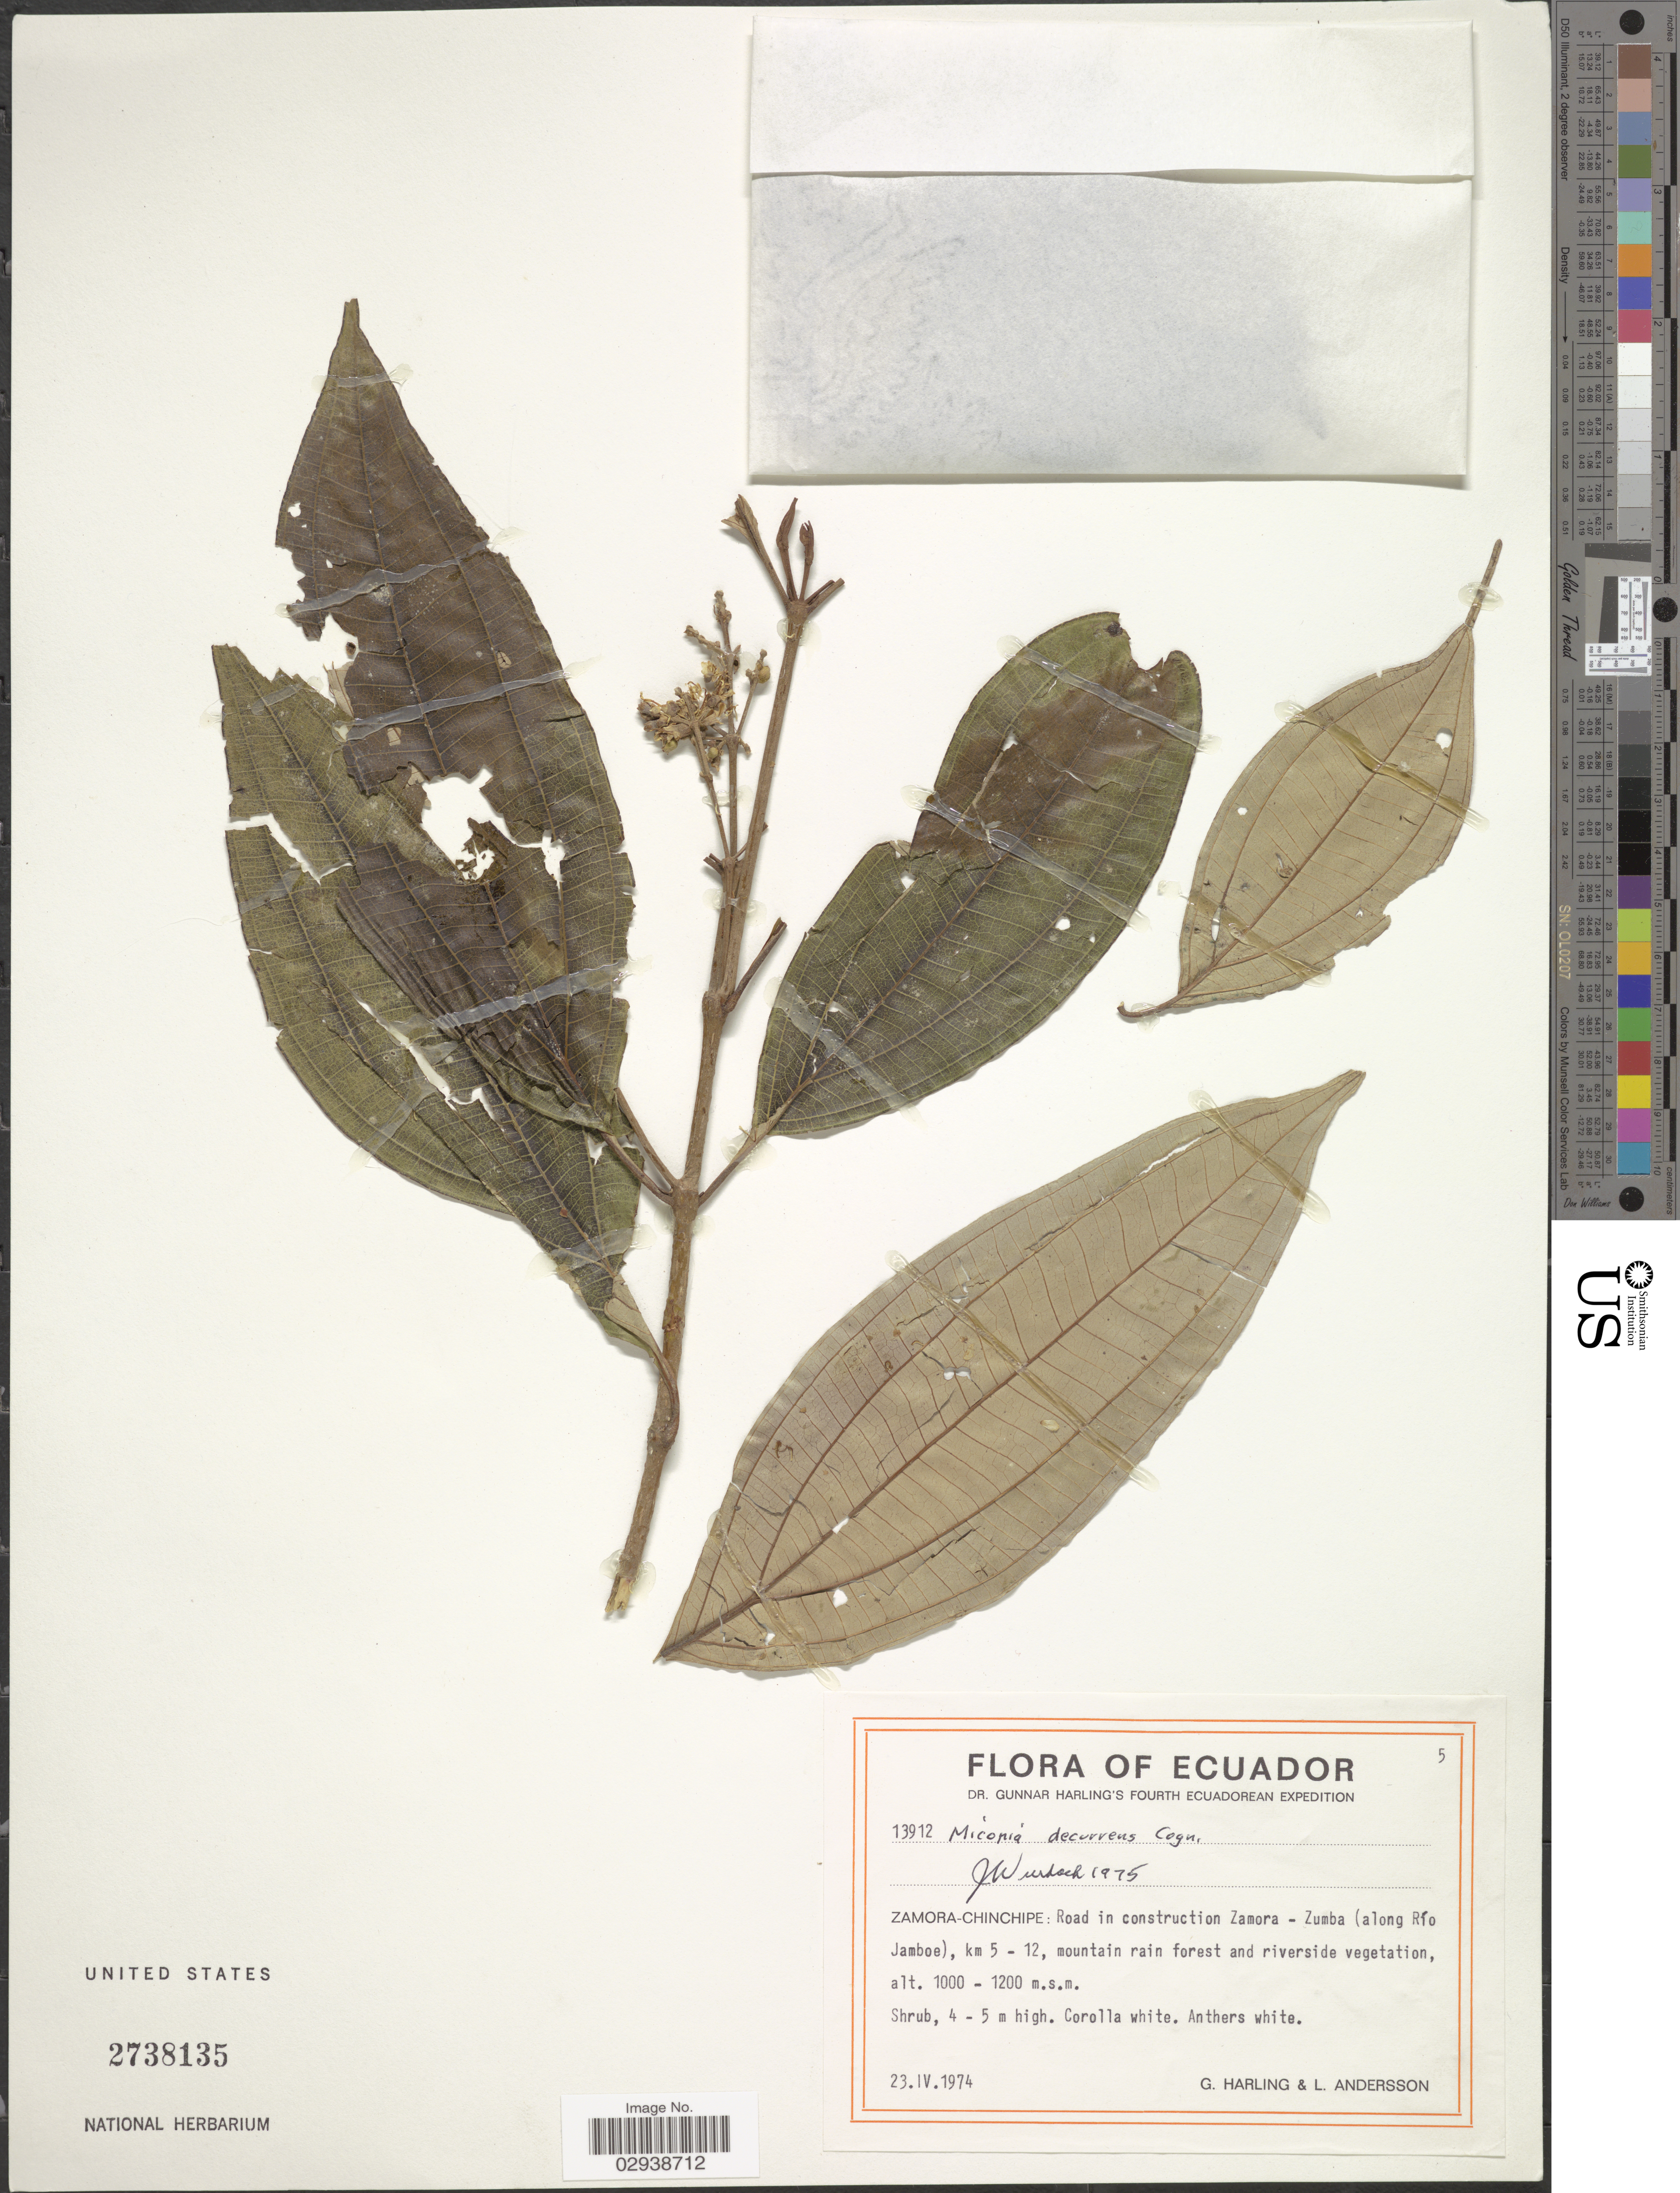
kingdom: Plantae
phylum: Tracheophyta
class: Magnoliopsida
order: Myrtales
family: Melastomataceae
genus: Miconia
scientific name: Miconia decurrens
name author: Cogn.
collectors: G. Harling & L. Andersson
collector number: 13912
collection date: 1974-04-23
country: Ecuador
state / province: Zamora-Chinchipe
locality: Zamora-Chinchipe: Road in construction Zamora - Zumba (along Río Jamboe), km 5 - 12, mountain rain forest and riverside vegetation.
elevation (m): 1000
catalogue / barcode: US 2738135